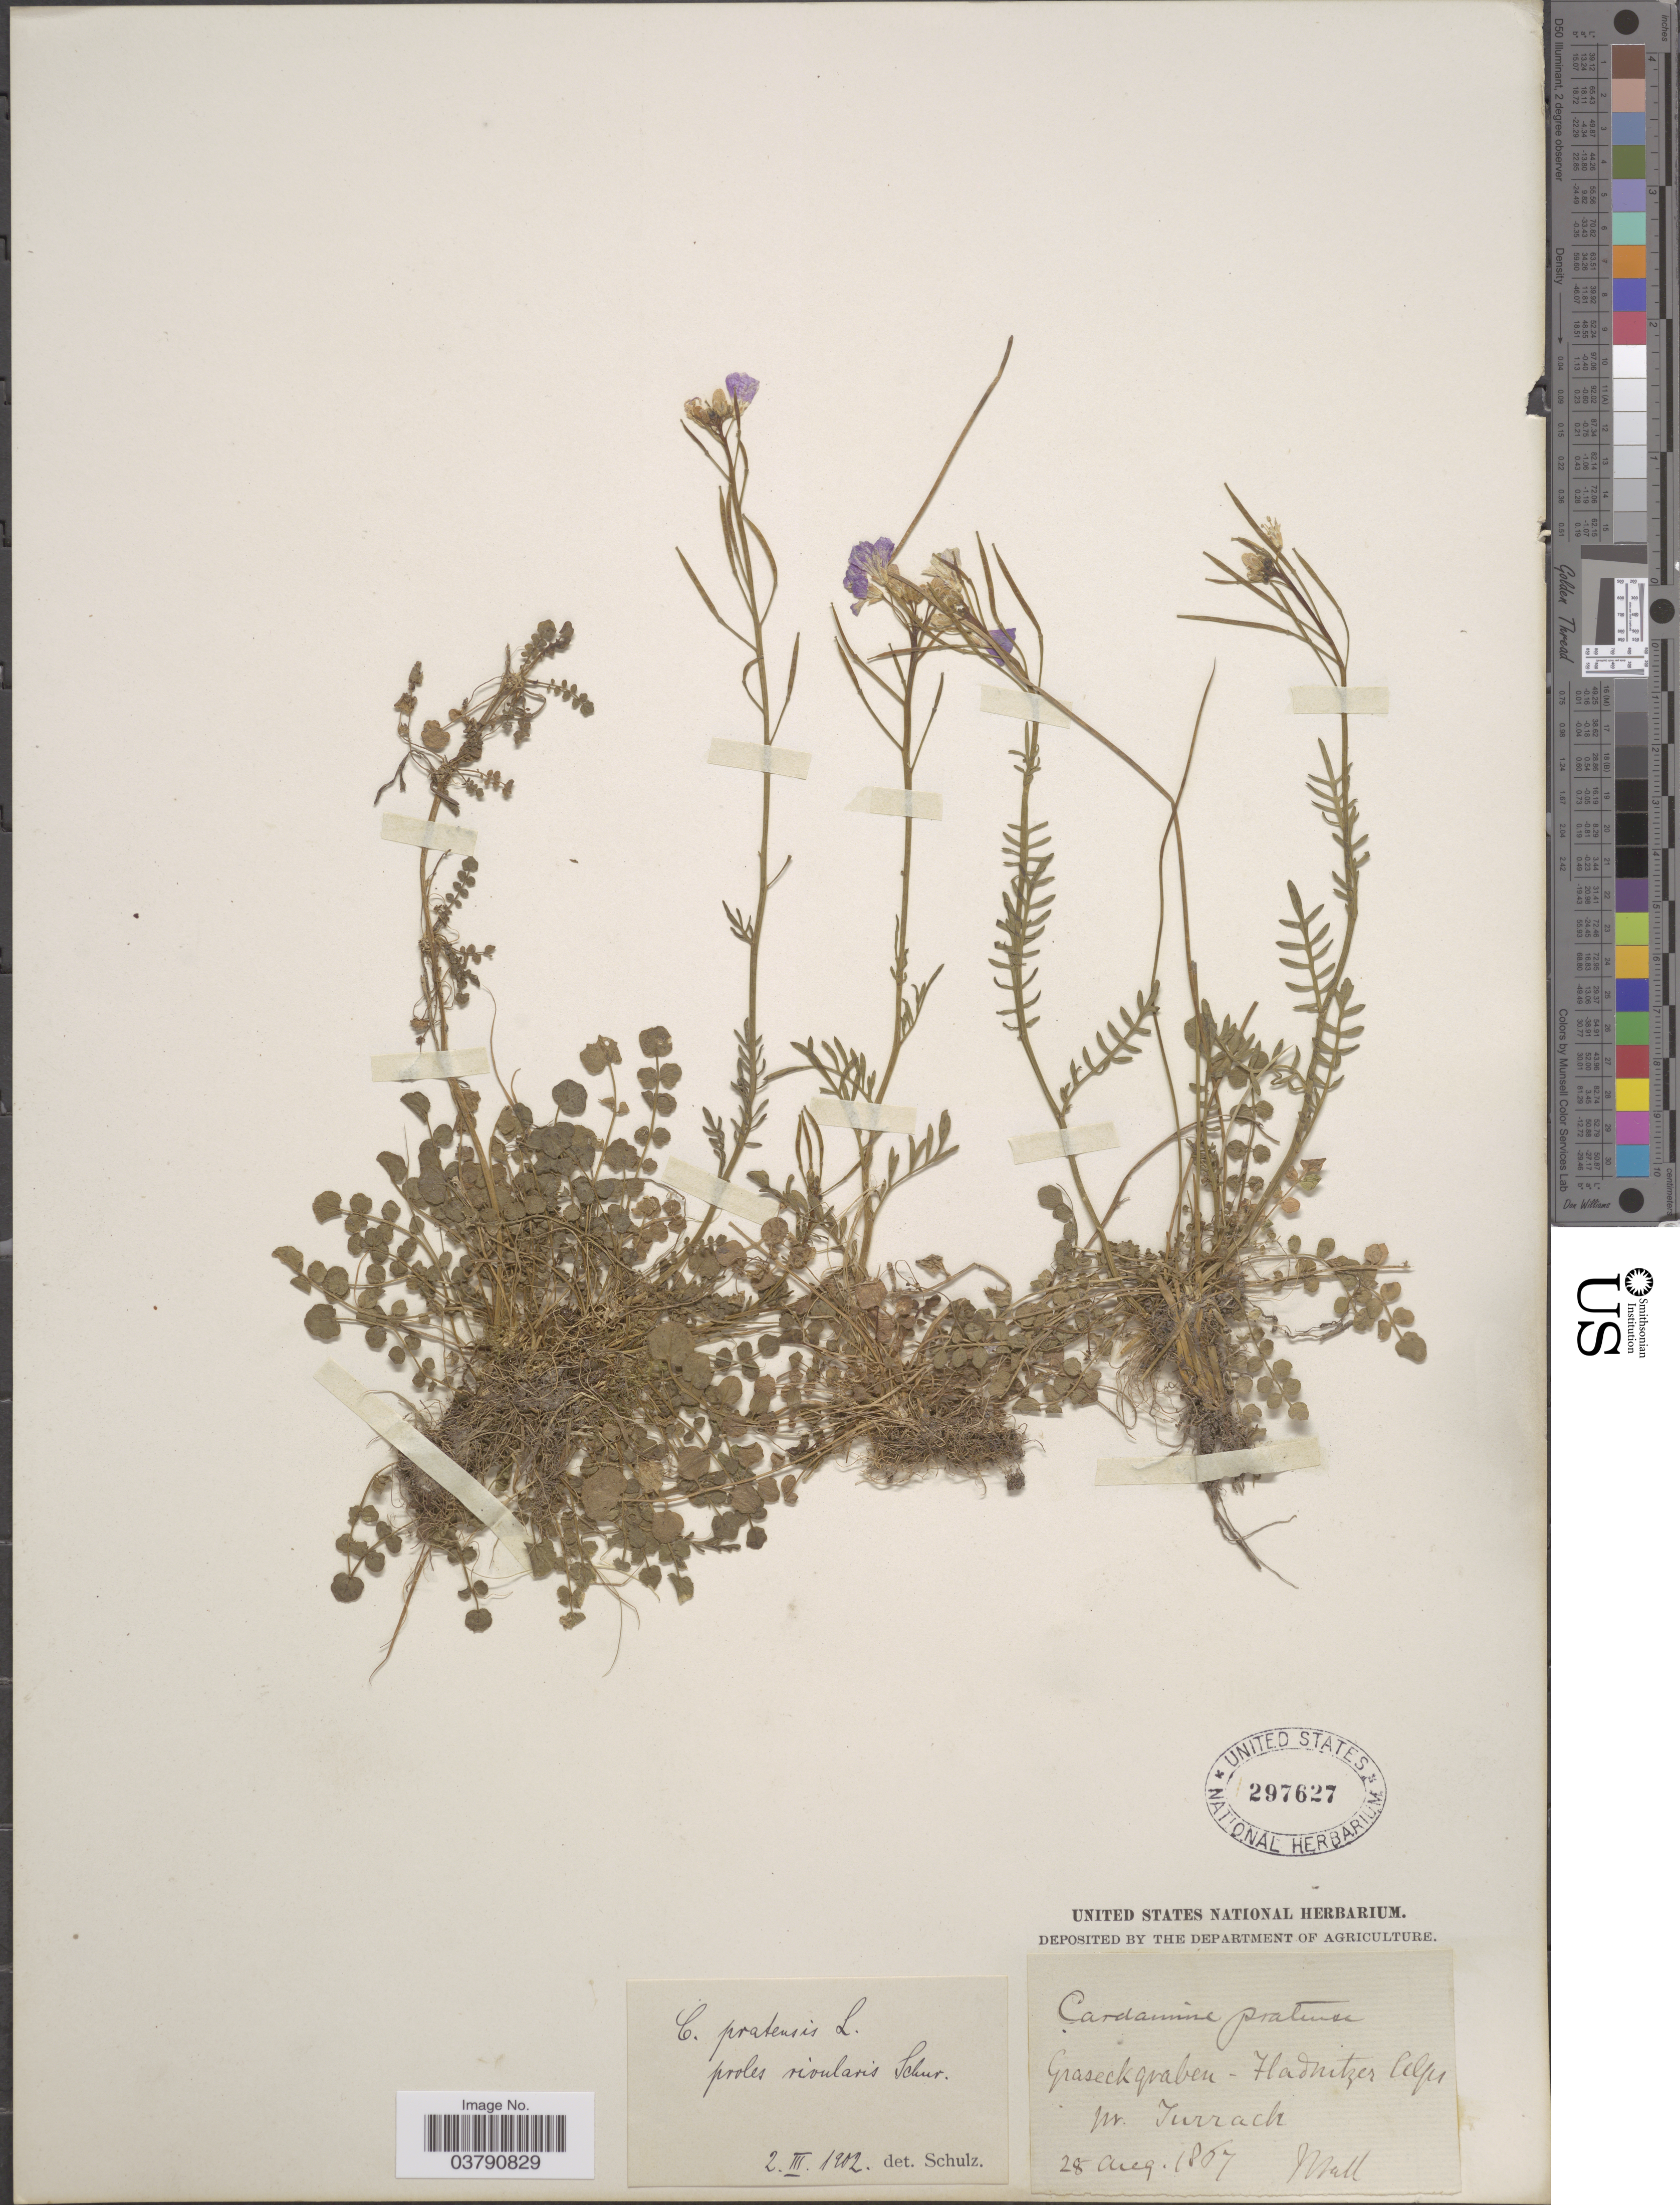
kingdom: Plantae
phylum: Tracheophyta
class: Magnoliopsida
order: Brassicales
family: Brassicaceae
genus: Cardamine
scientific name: Cardamine pratensis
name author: L.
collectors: J. Ball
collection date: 1864-08-28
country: Austria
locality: Graseck graben- Fladnitzer Alps pr Turrach.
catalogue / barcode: US 297627